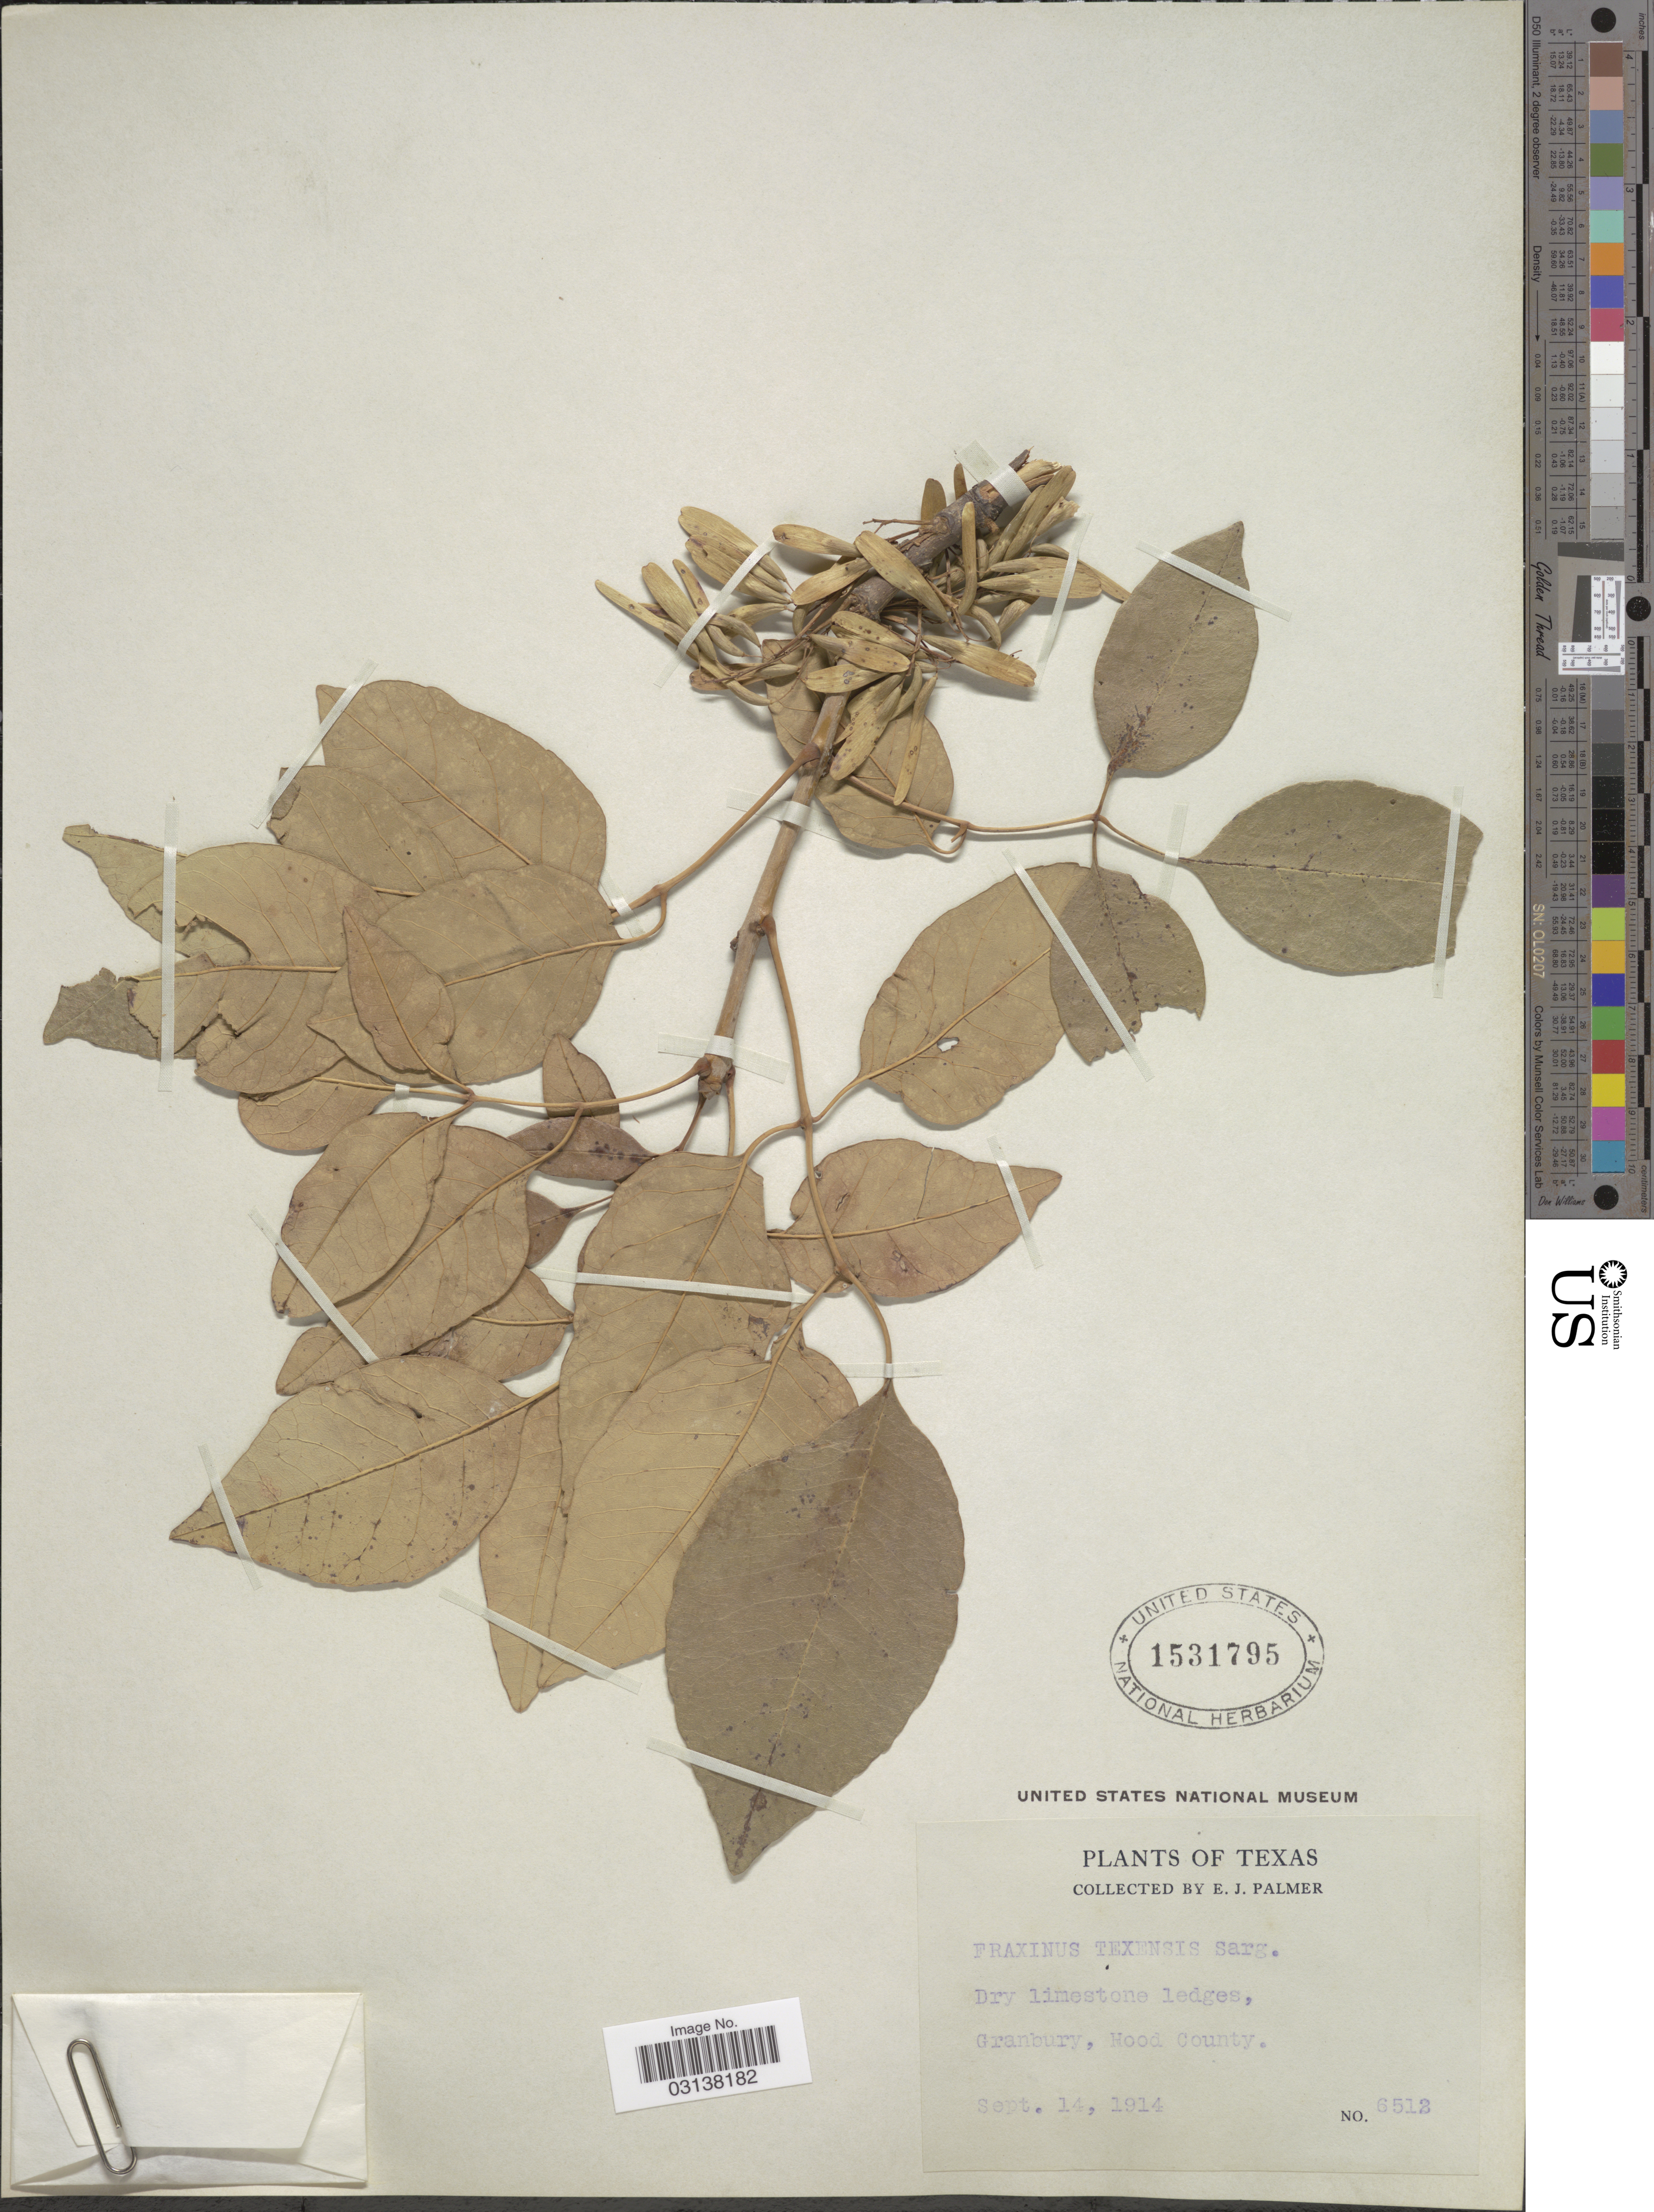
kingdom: Plantae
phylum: Tracheophyta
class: Magnoliopsida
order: Lamiales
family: Oleaceae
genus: Fraxinus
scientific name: Fraxinus albicans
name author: Buckley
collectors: E. J. Palmer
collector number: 6512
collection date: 1914-09-14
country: United States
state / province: Texas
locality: Granbury, Hood County.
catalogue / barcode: US 1531795